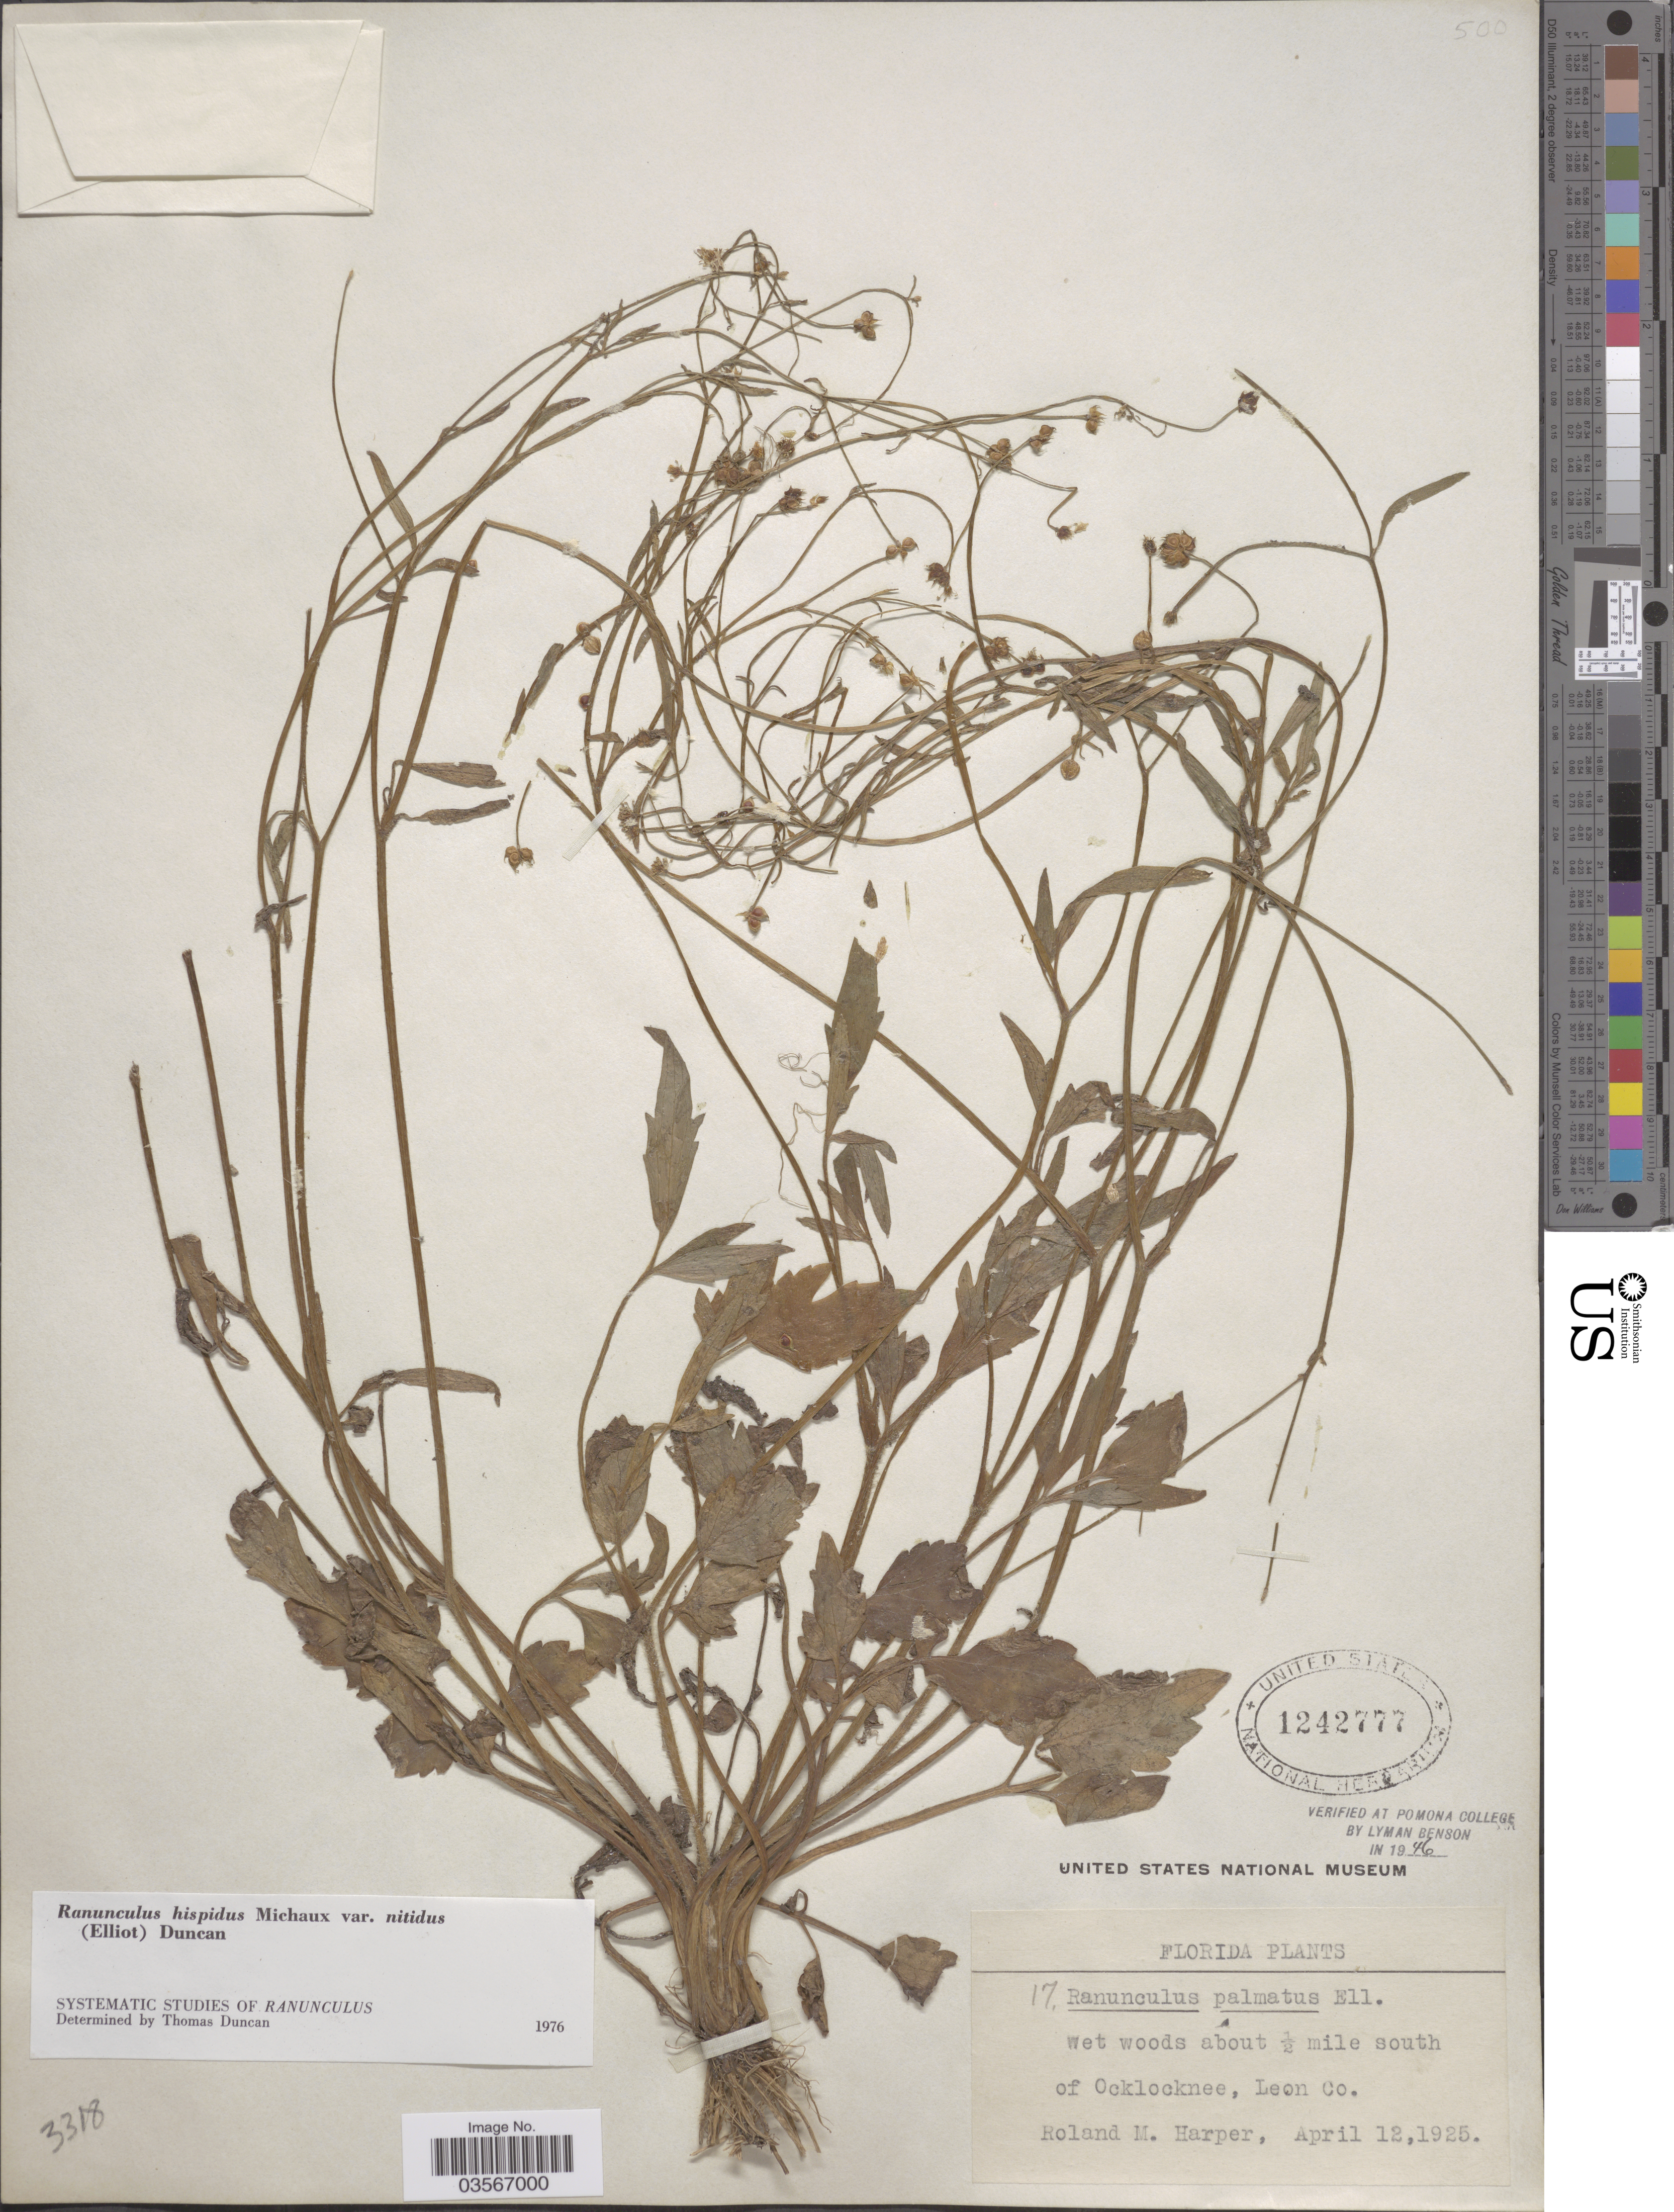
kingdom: Plantae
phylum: Tracheophyta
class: Magnoliopsida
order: Ranunculales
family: Ranunculaceae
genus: Ranunculus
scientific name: Ranunculus hispidus var. nitidus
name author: (Chapm.) T. Duncan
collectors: R. M. Harper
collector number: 17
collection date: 1925-04-12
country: United States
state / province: Florida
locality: Wet woods about ½ mile south of Ocklocknee, Leon Co.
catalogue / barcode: US 1242777